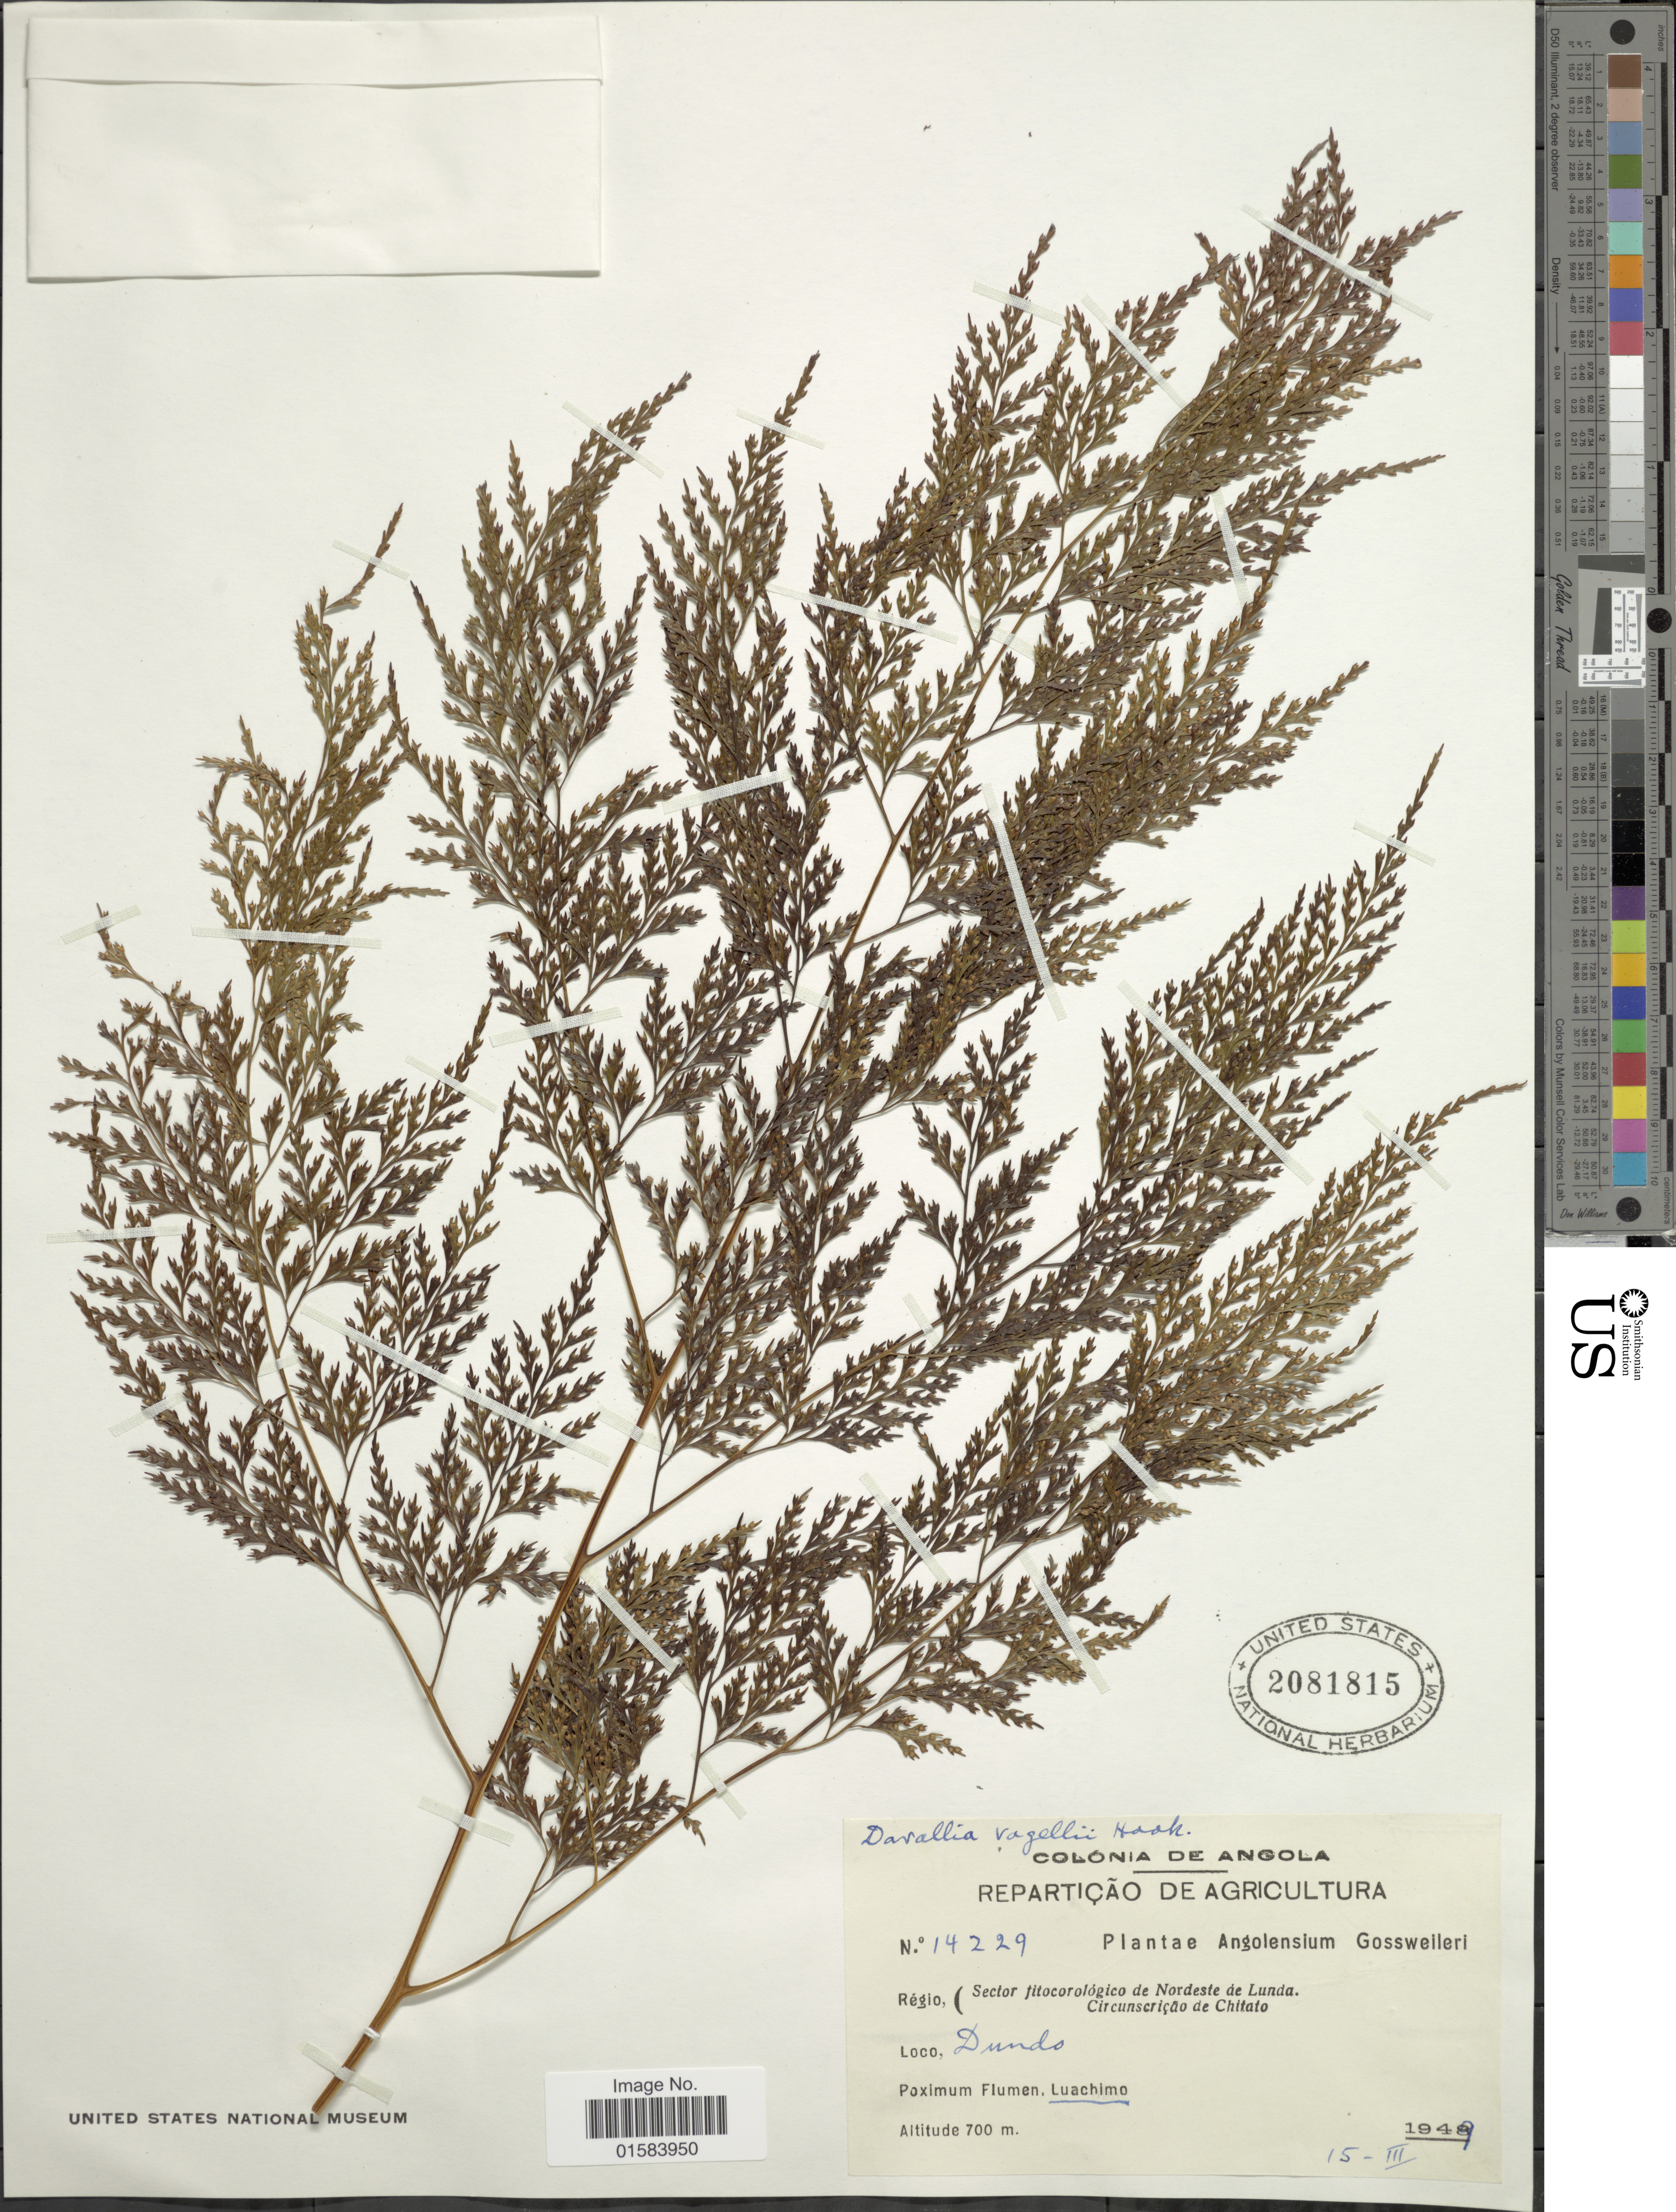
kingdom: Plantae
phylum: Tracheophyta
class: Polypodiopsida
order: Polypodiales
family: Davalliaceae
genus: Davallia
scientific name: Davallia vogelii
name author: Hook.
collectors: A. Gossweiler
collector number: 14229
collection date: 1949-03-15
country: Angola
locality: Colonia de Angola, Dundo, Poximun Flumen, Luachimo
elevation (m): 700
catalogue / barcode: US 2081815